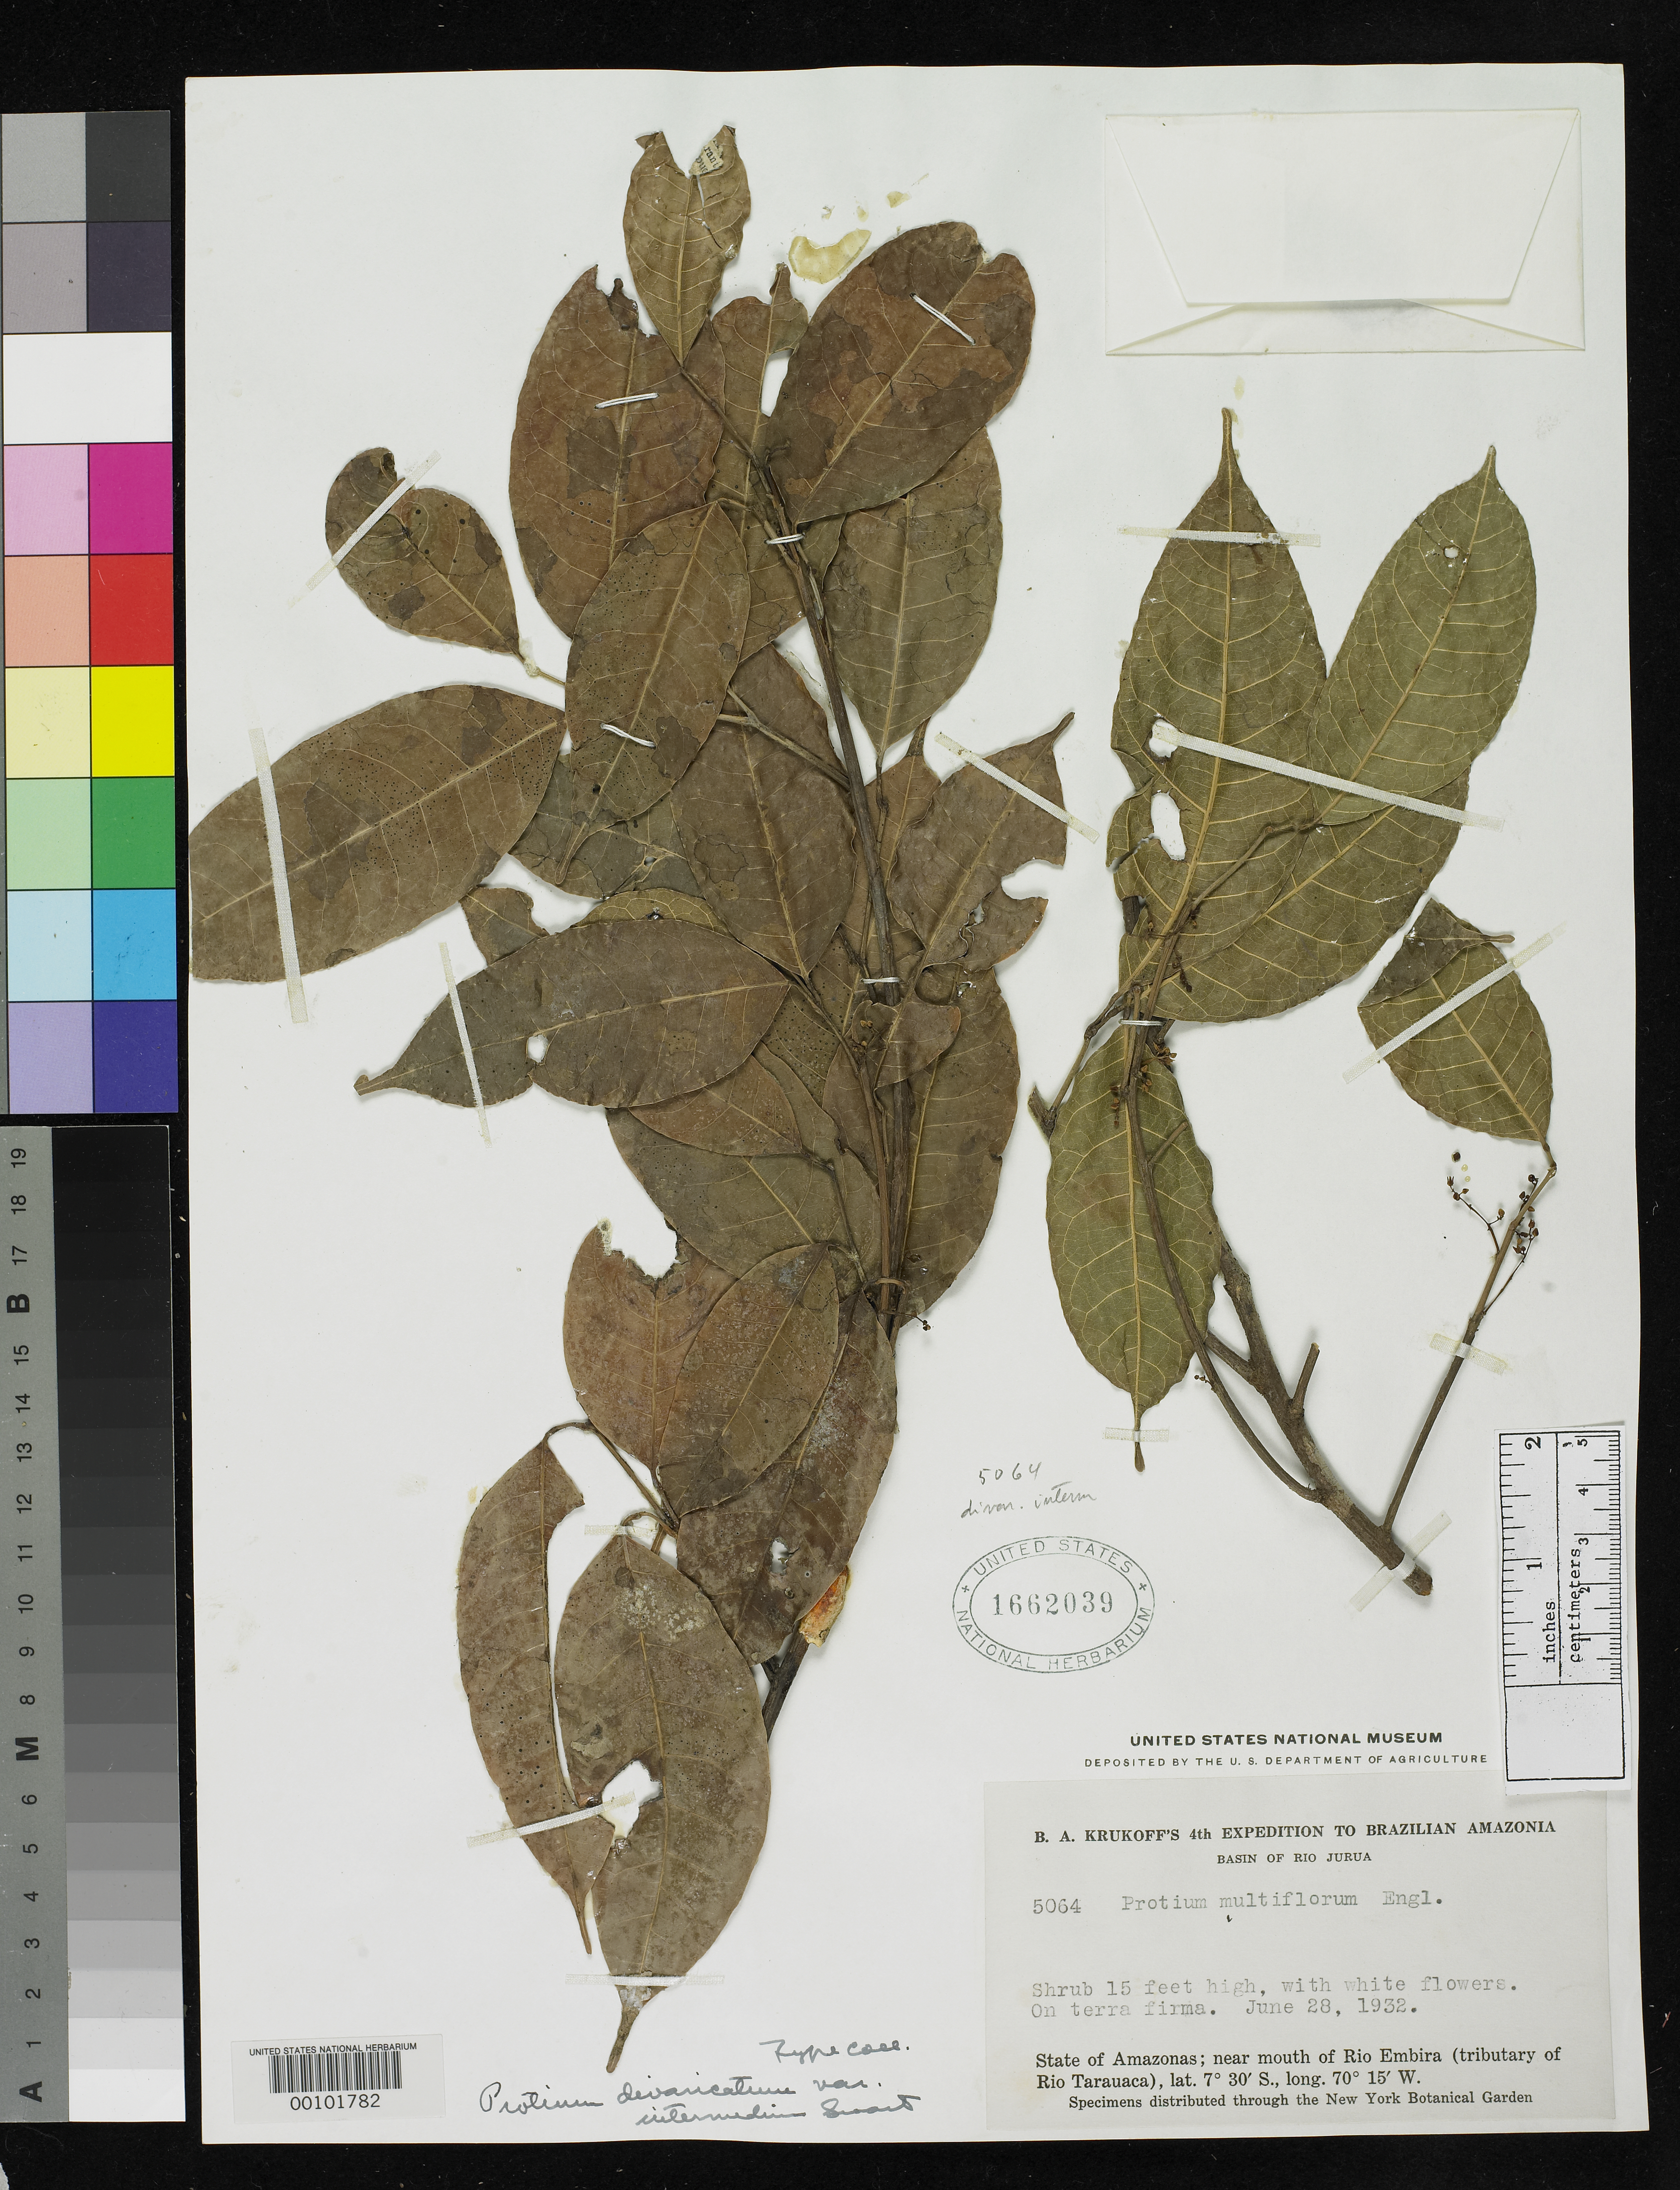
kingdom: Plantae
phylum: Tracheophyta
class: Magnoliopsida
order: Sapindales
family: Burseraceae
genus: Protium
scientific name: Protium divaricatum var. intermedium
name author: Swart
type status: Isotype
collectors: B. A. Krukoff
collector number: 5064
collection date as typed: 28 Jun 1932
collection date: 1932-06-28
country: Brazil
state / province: Amazonas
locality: Near mouth of Rio Embira, tribuatary of Rio Tarauaca, basin of Rio Jurua.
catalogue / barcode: US 1662039